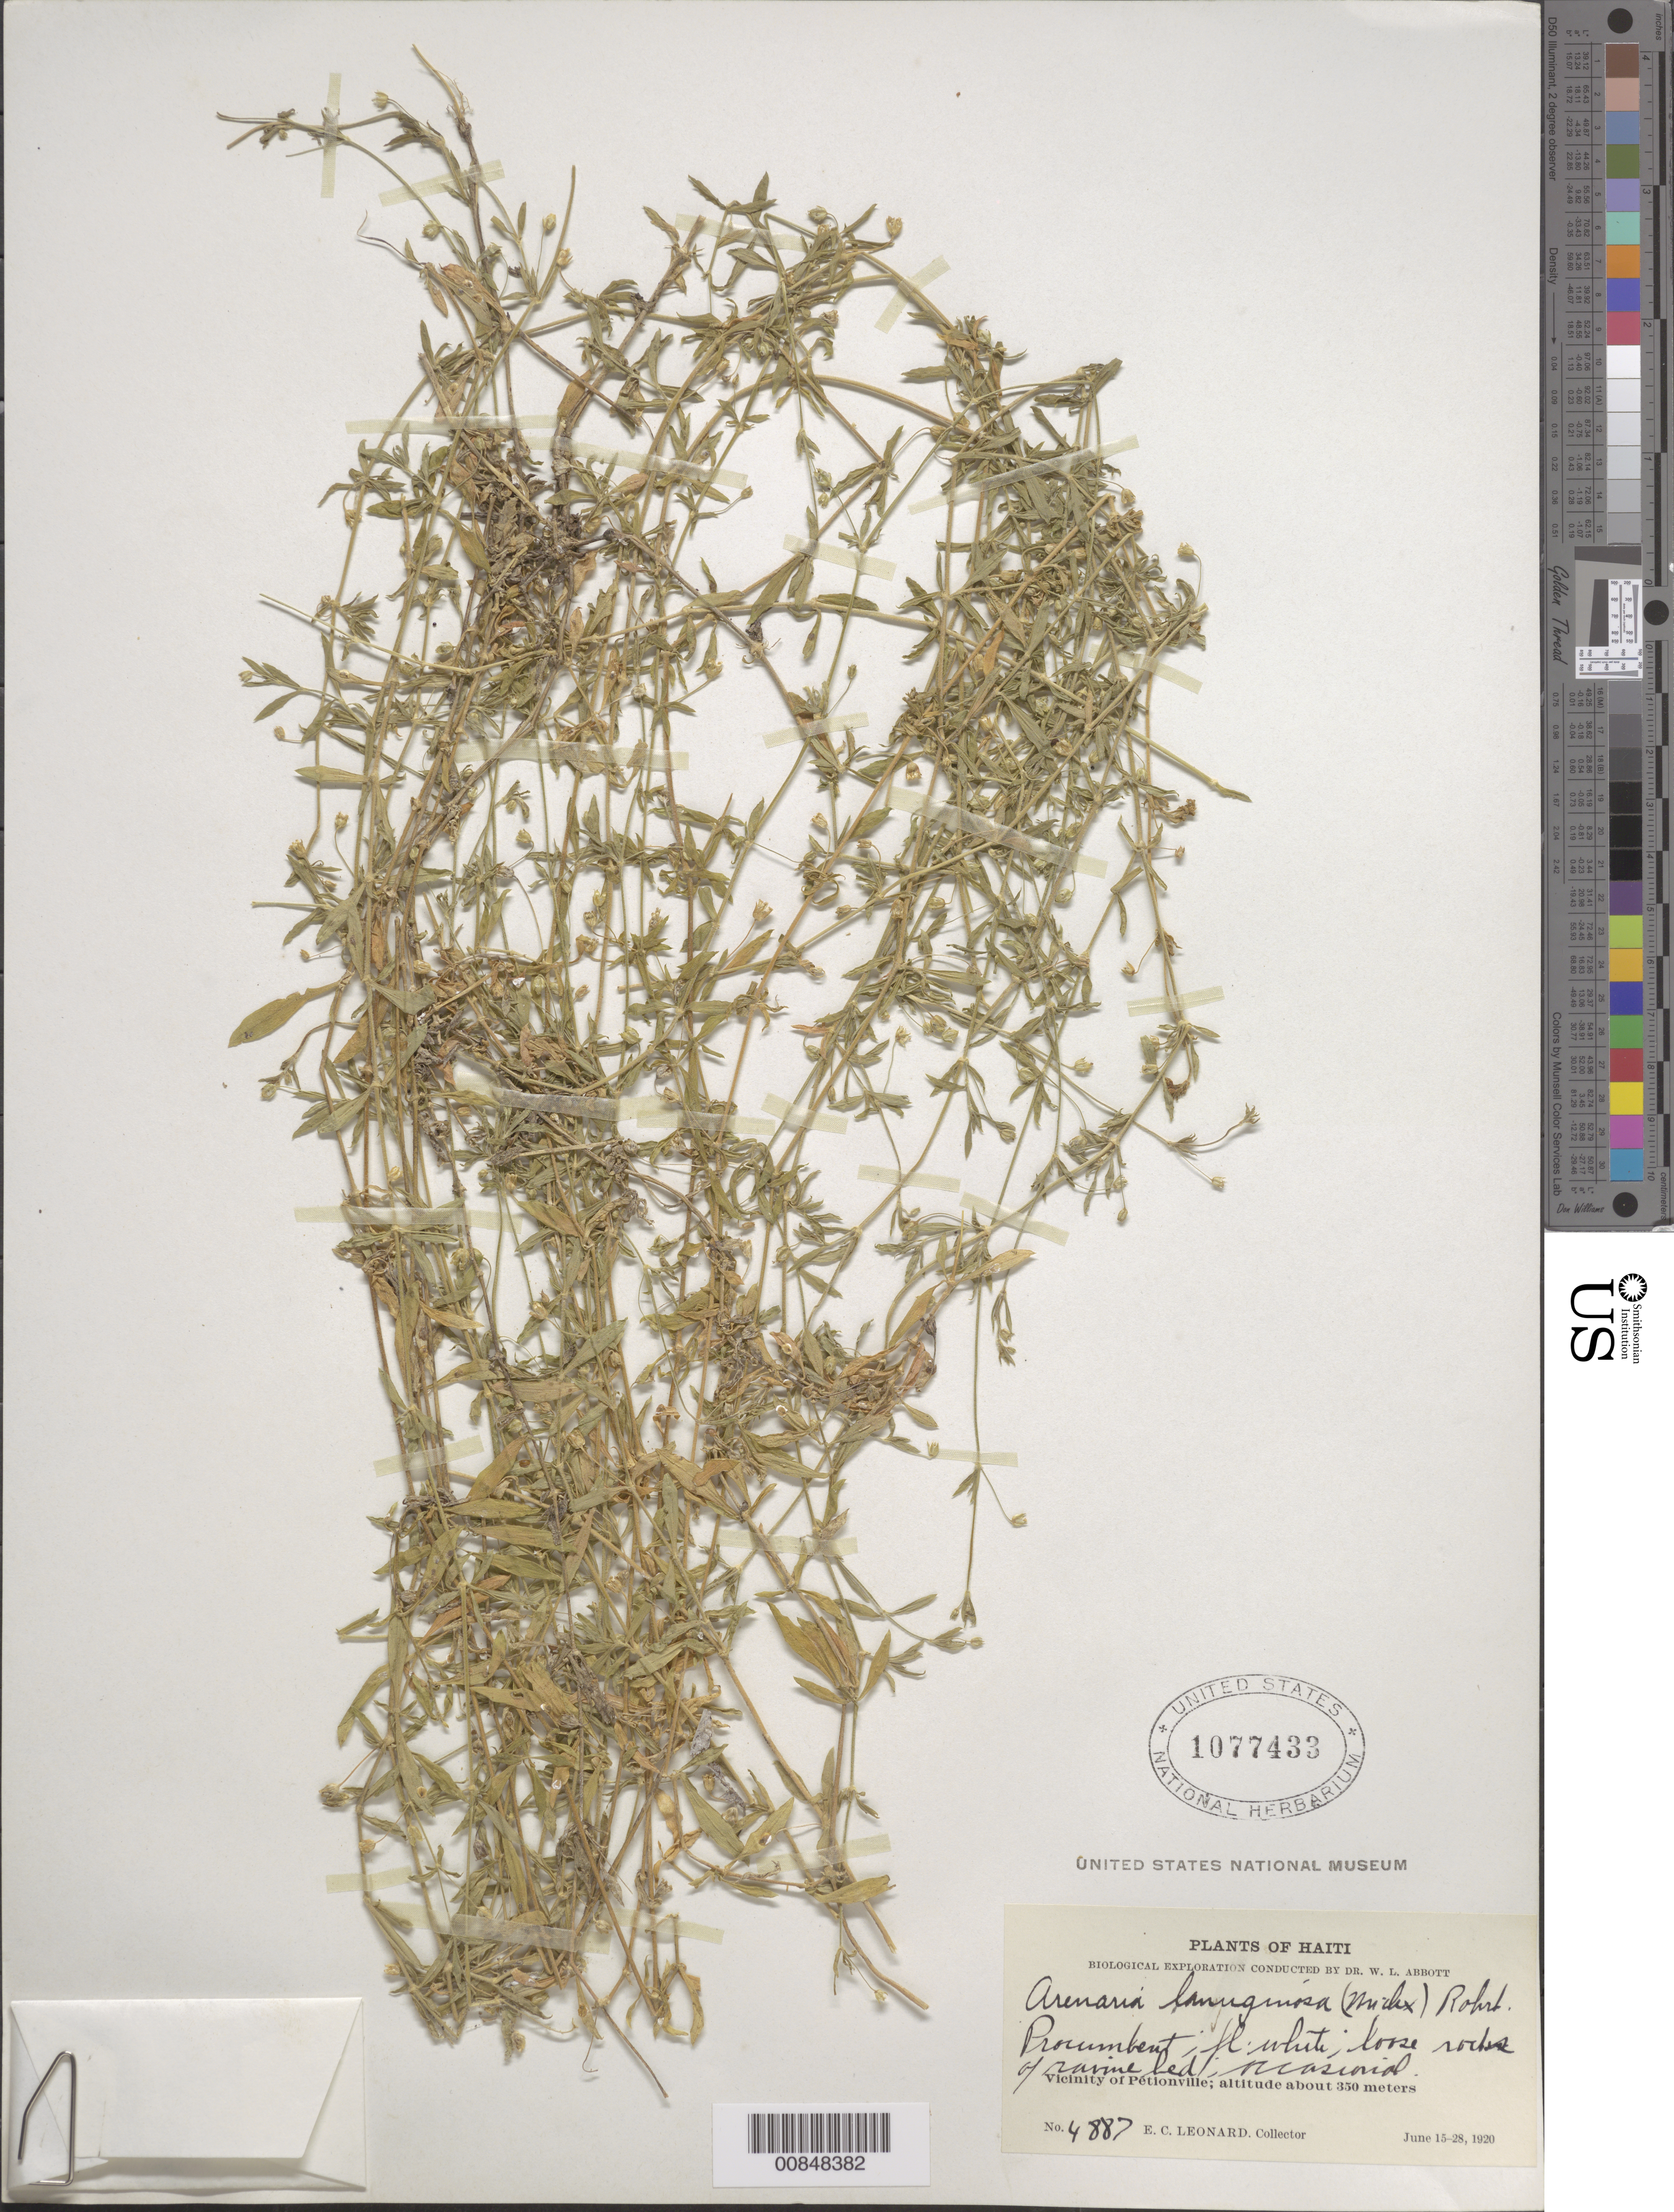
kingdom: Plantae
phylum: Tracheophyta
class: Magnoliopsida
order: Caryophyllales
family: Caryophyllaceae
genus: Arenaria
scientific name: Arenaria lanuginosa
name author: (Michx.) Rohrb.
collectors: E. C. Leonard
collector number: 4887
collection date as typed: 15 Jun 1920 to 28 Jun 1920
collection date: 1920-06-15/1920-06-28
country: Haiti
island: Hispaniola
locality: Vicinity of Pétionville.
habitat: Loose rocks of ravine bed.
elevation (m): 350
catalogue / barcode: US 1077433